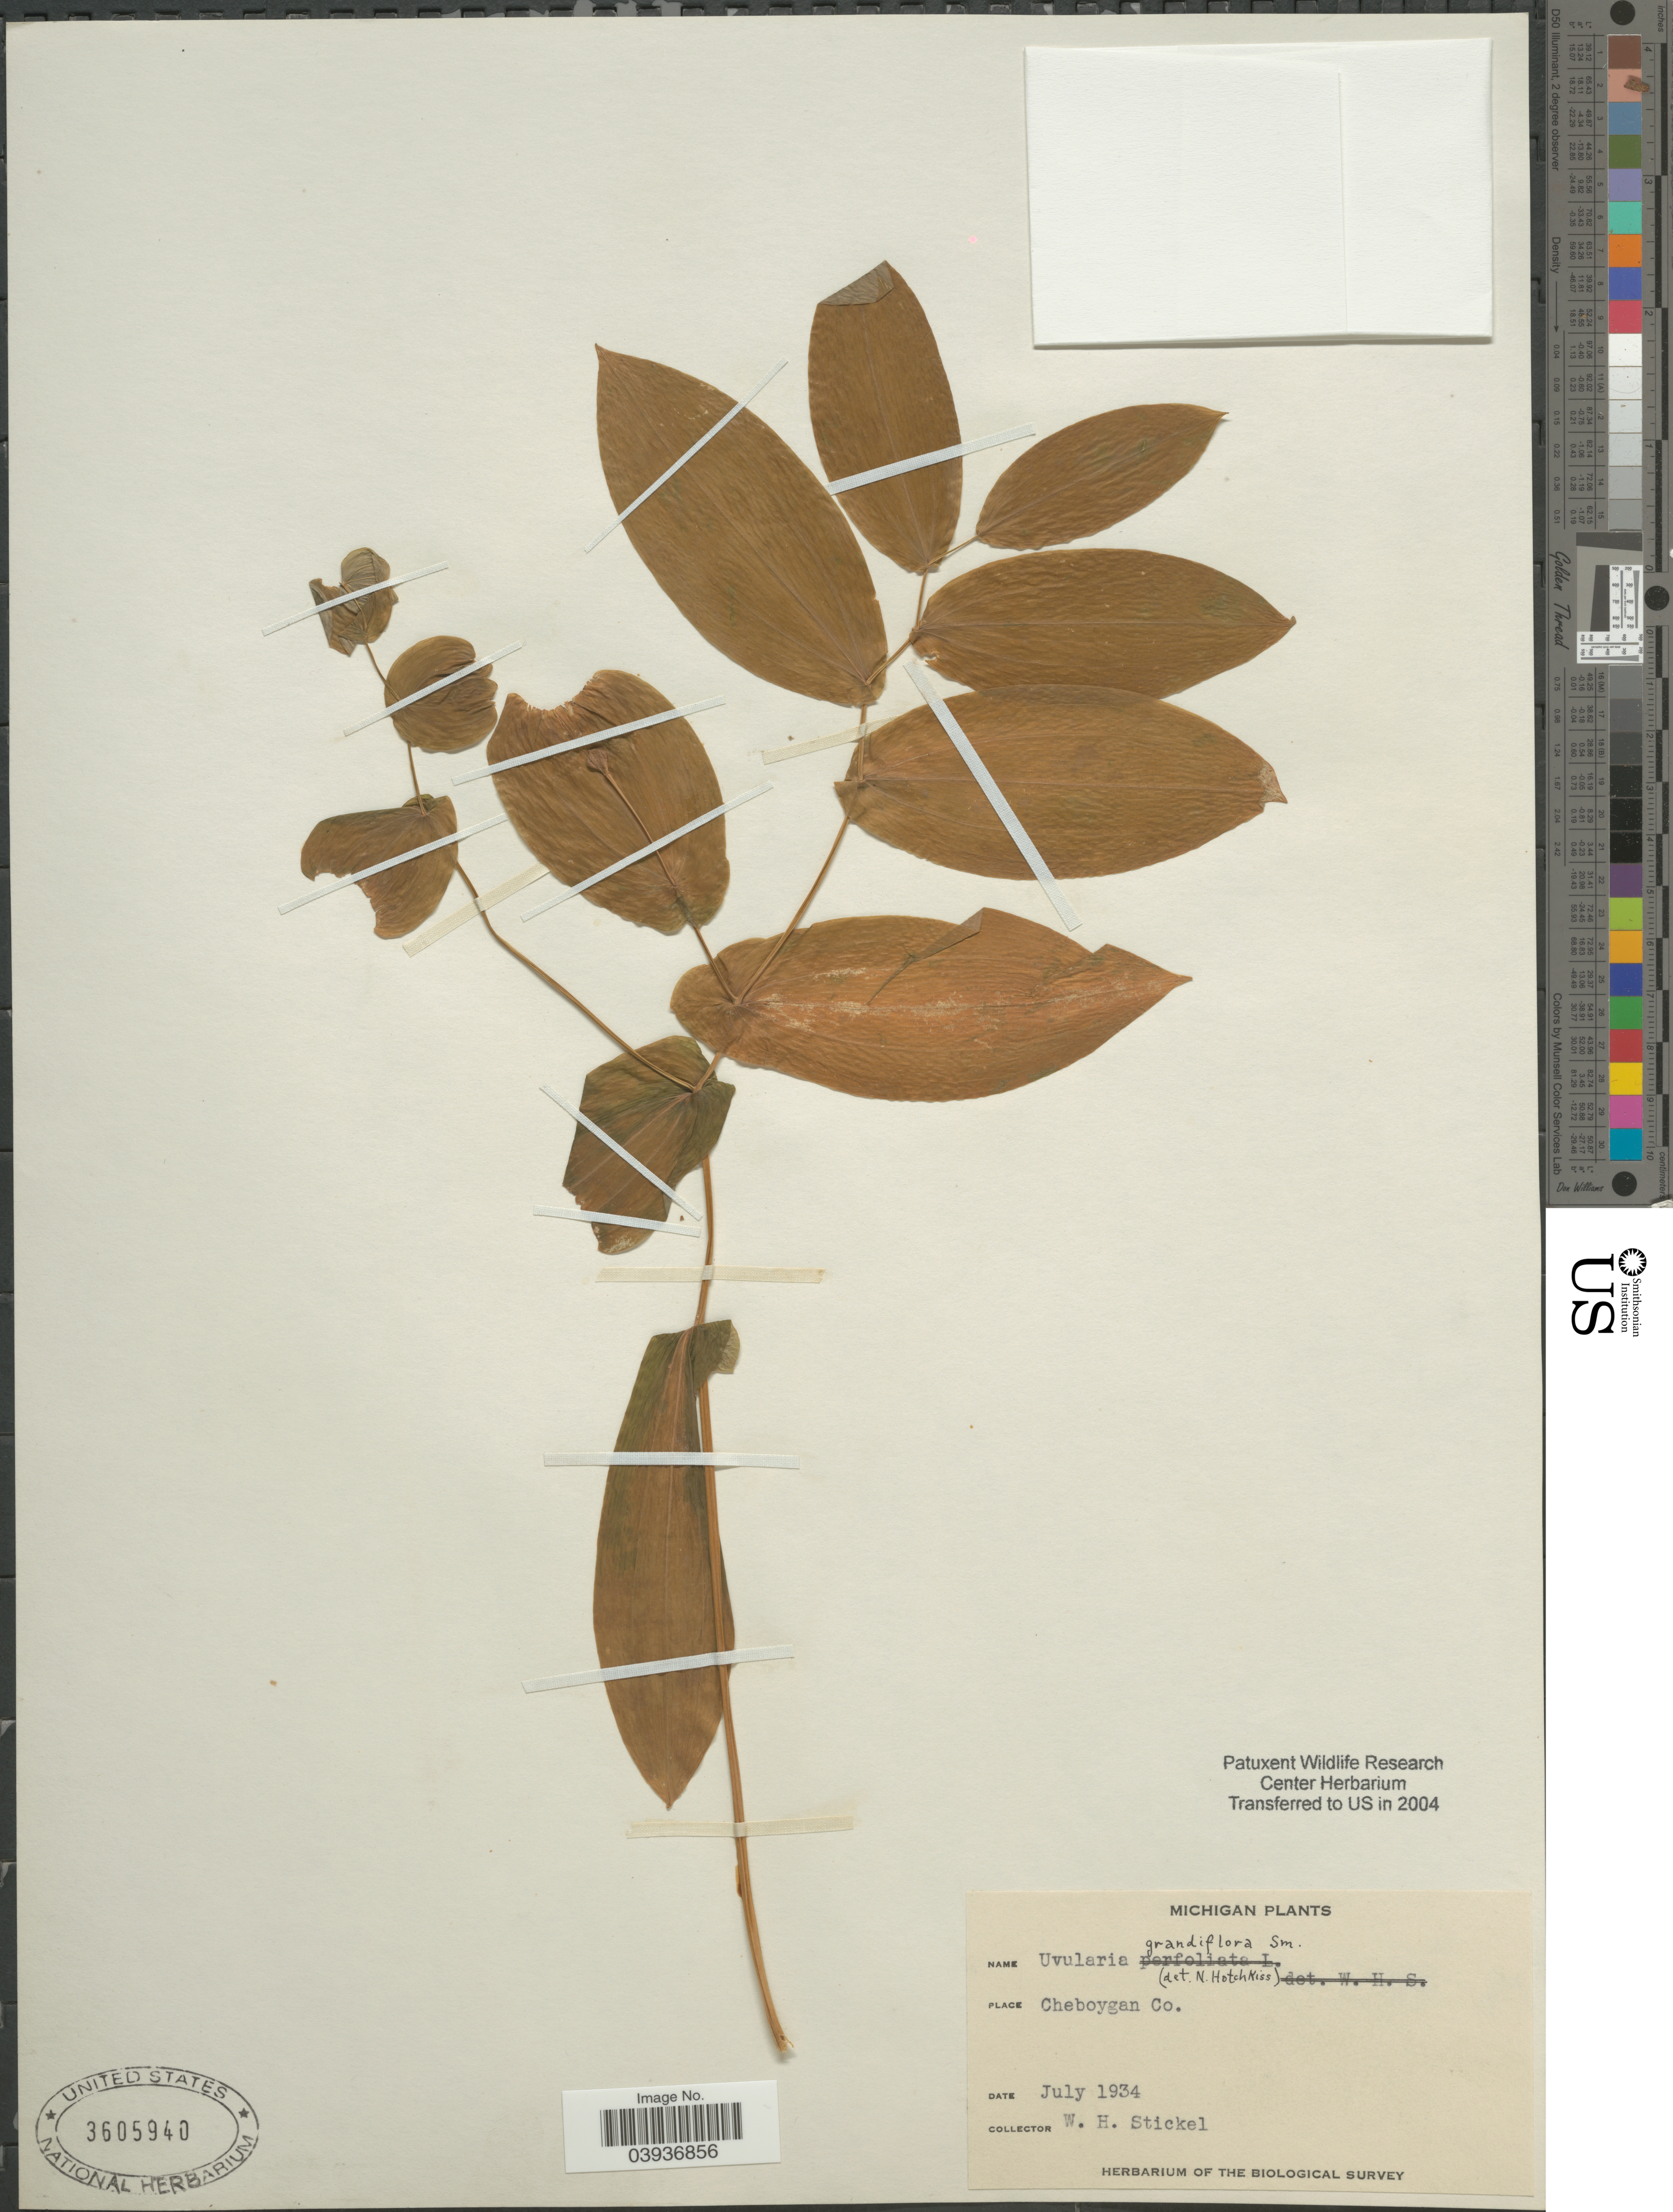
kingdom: Plantae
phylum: Tracheophyta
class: Liliopsida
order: Liliales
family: Colchicaceae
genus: Uvularia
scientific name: Uvularia grandiflora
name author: Sm.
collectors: W. Stickel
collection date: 1934-07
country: United States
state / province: Michigan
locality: Cheboygan Co.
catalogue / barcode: US 3605940